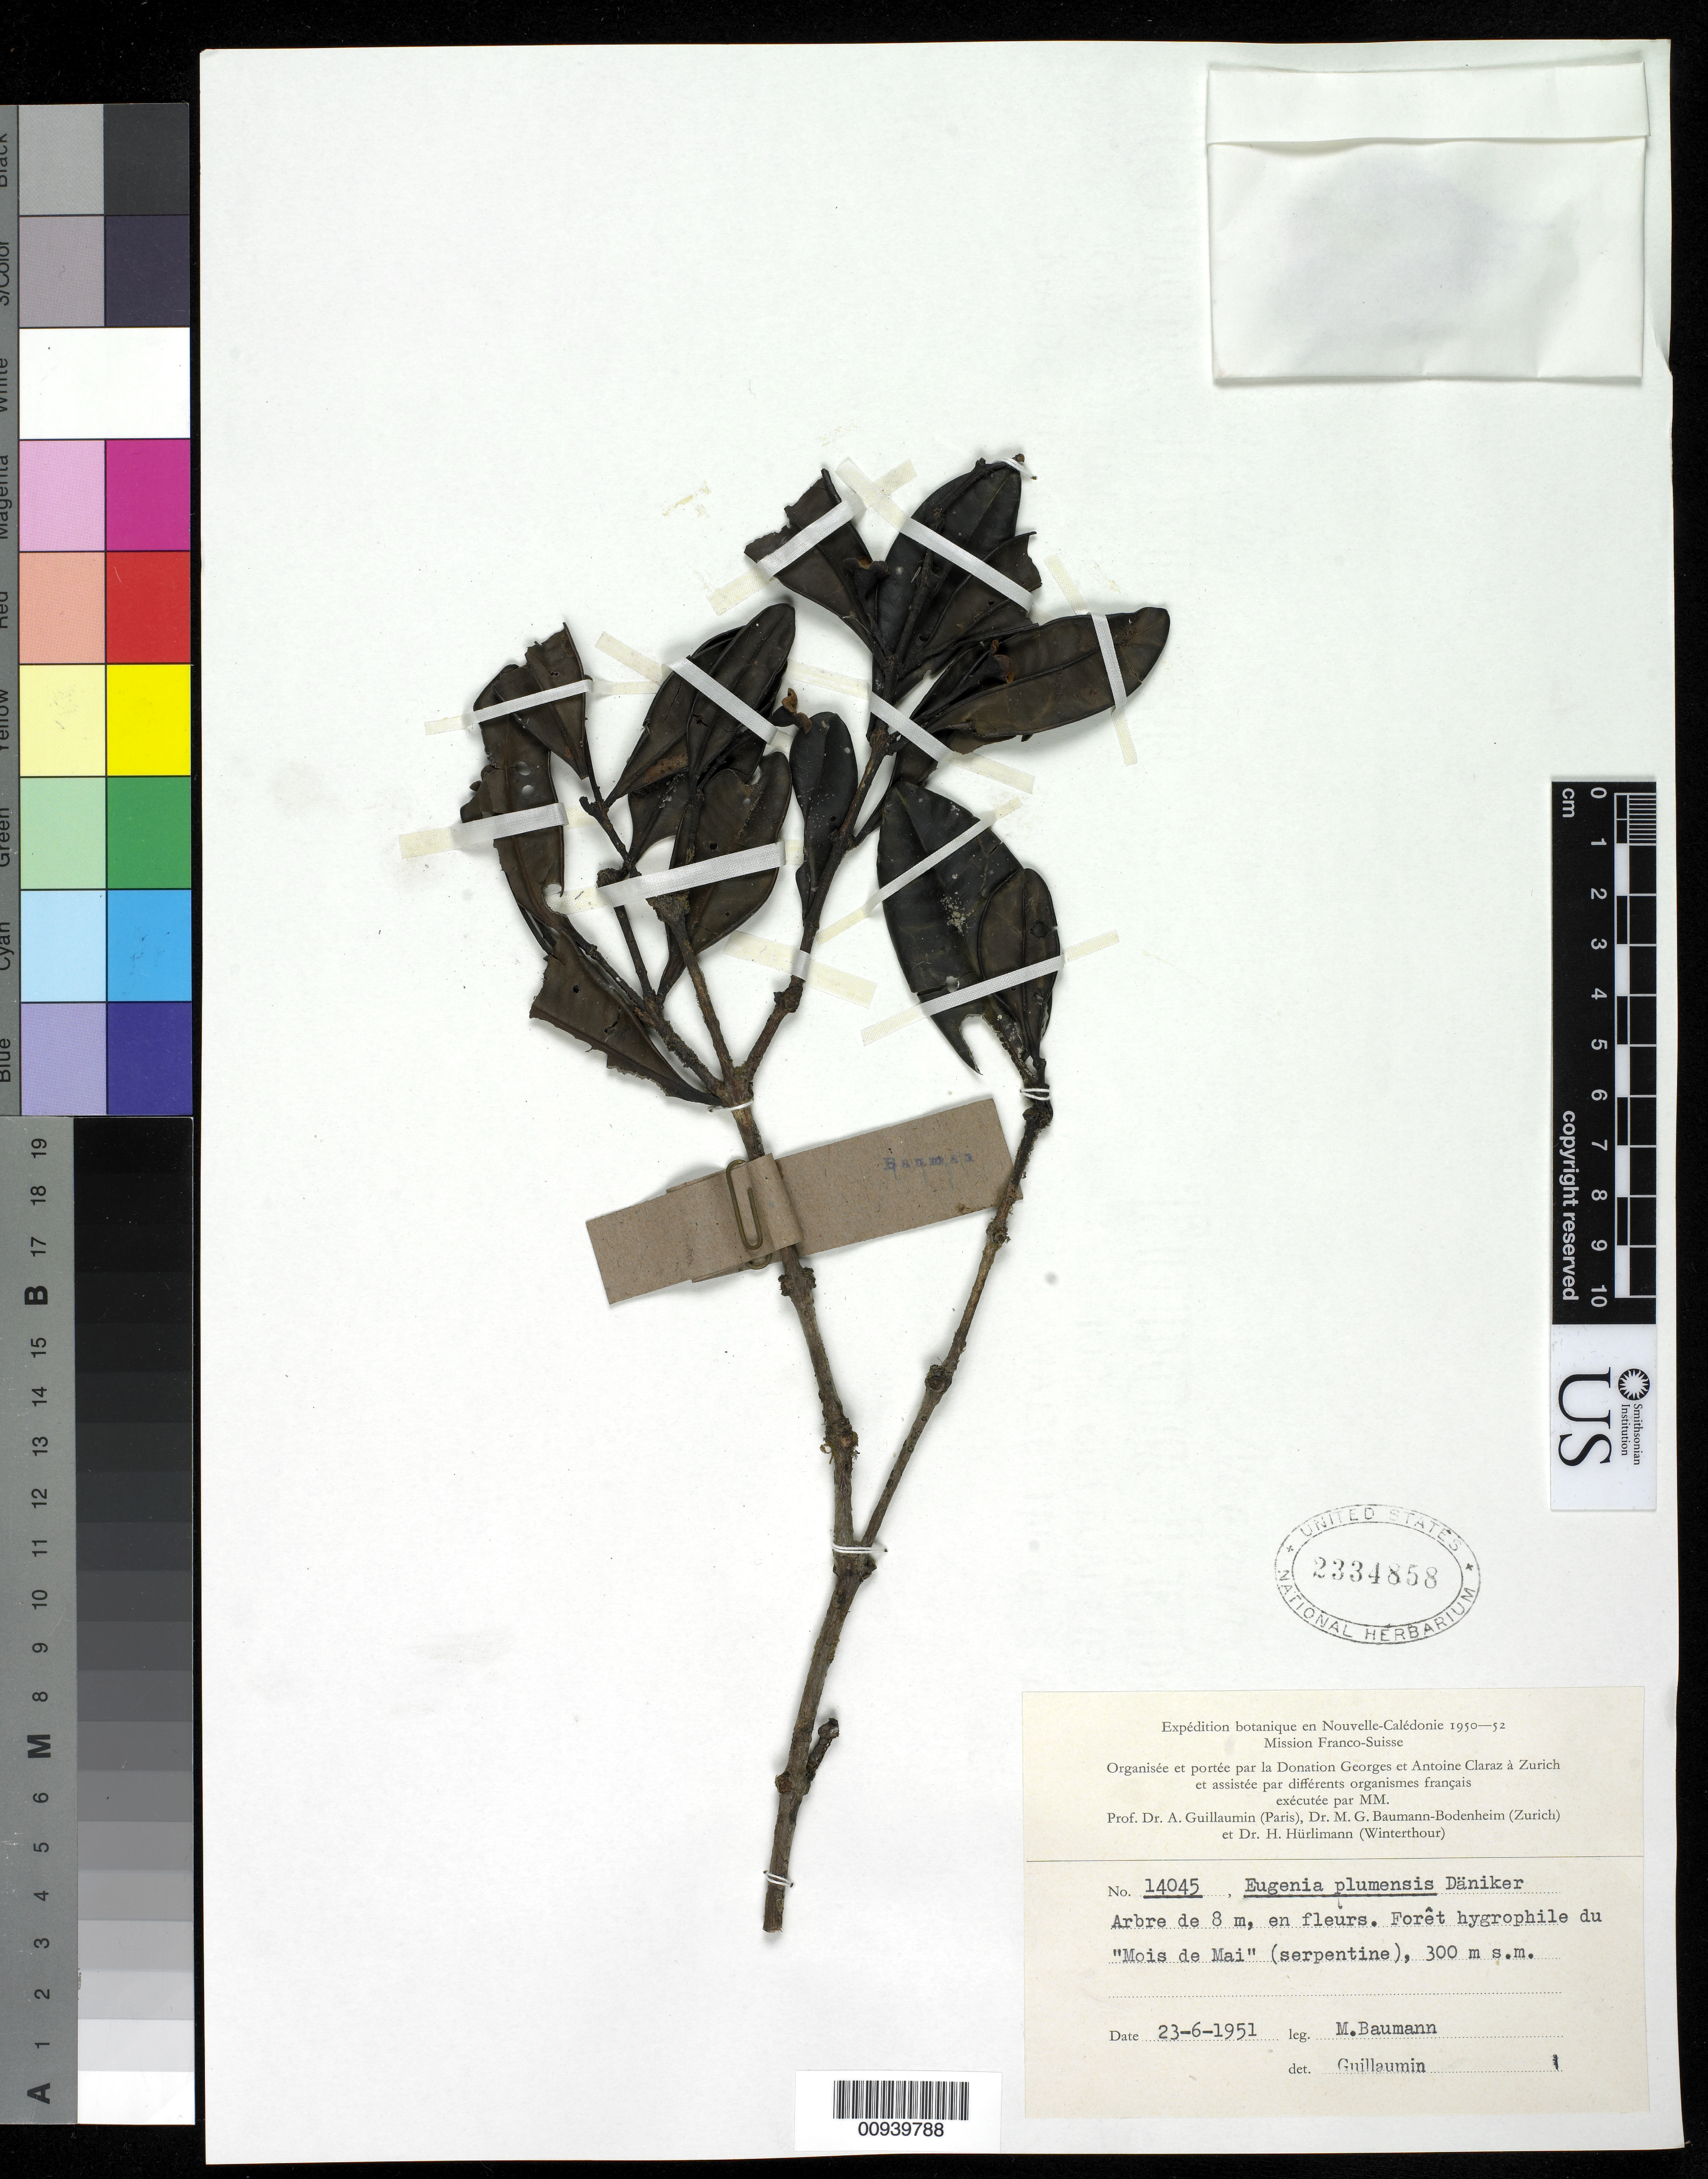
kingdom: Plantae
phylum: Tracheophyta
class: Magnoliopsida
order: Myrtales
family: Myrtaceae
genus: Gossia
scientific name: Gossia clusioides subsp. bleuensis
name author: N. Snow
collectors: M. Baumann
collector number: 14045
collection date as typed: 23 Jun 1951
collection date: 1951-06-23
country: New Caledonia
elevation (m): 300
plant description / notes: CIted by N. Snow, Adansonia, sér. 3, 42: 146. 2020.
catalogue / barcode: US 2334858